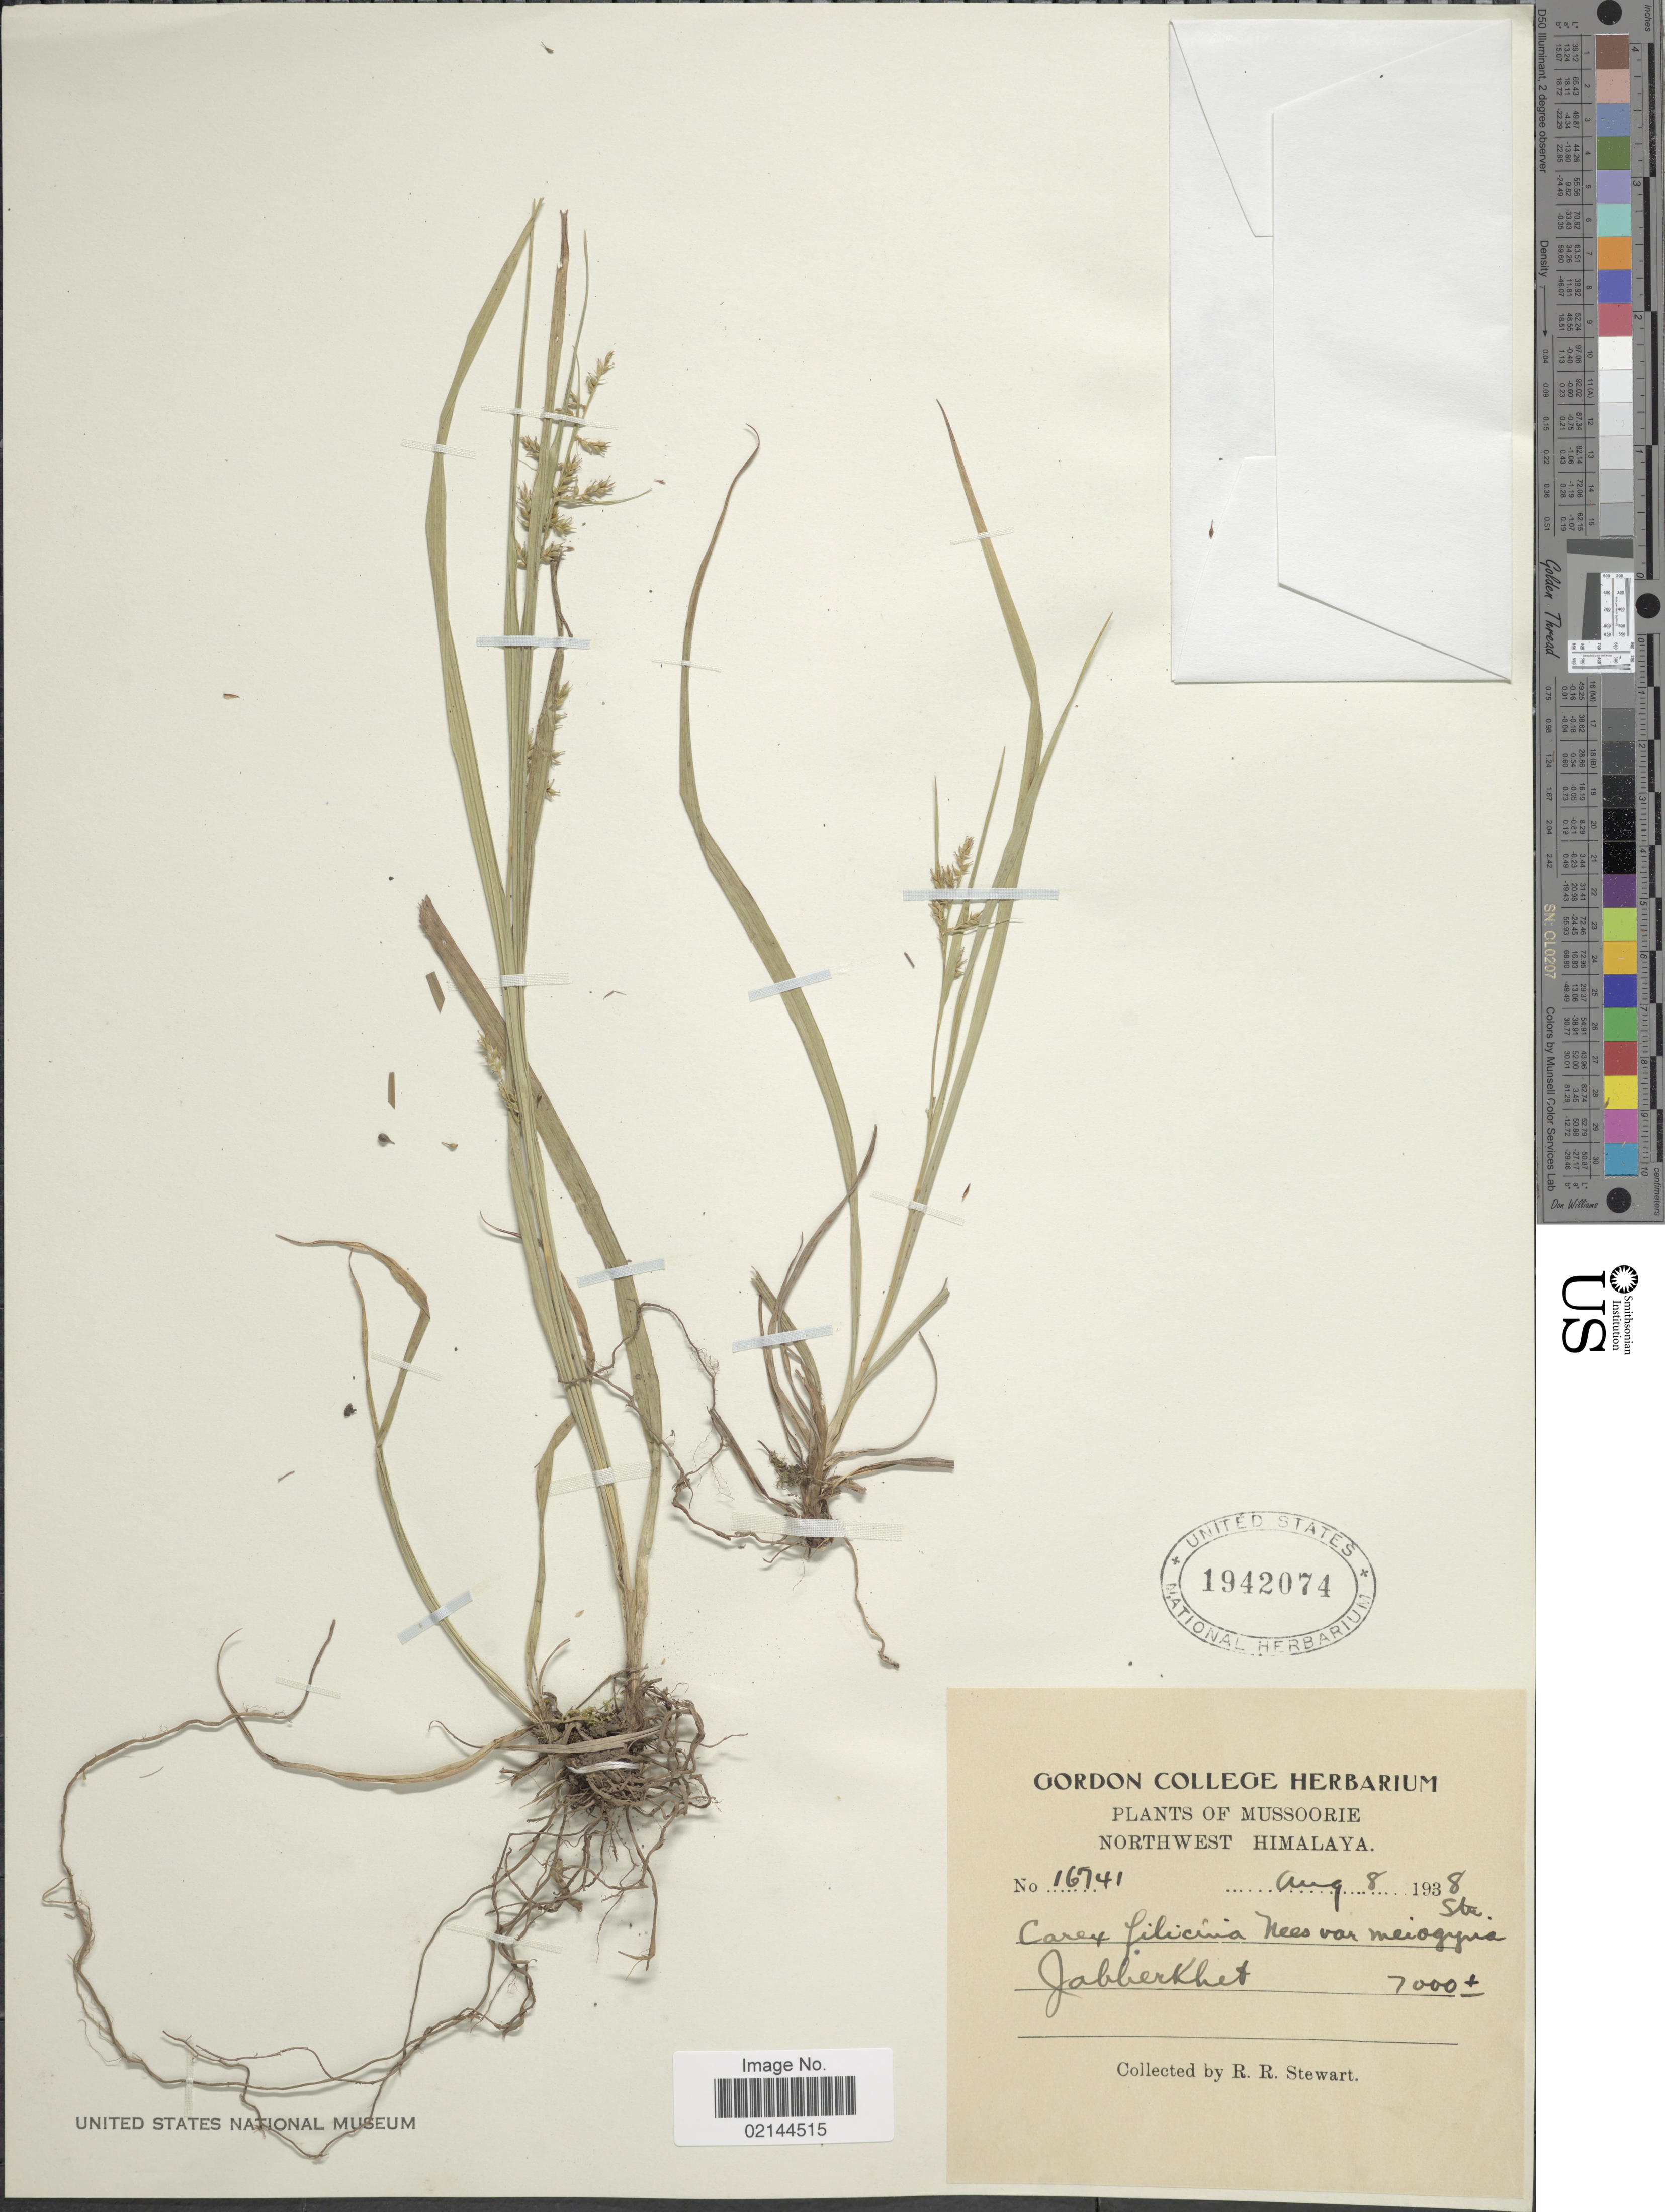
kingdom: Plantae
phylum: Tracheophyta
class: Liliopsida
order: Poales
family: Cyperaceae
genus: Carex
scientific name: Carex filicina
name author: Nees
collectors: R. R. Stewart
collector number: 16741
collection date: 1938-08-08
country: India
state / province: Uttarakhand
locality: Mussoorie. Northwest Himalaya. JabberKhet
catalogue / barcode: US 1942074